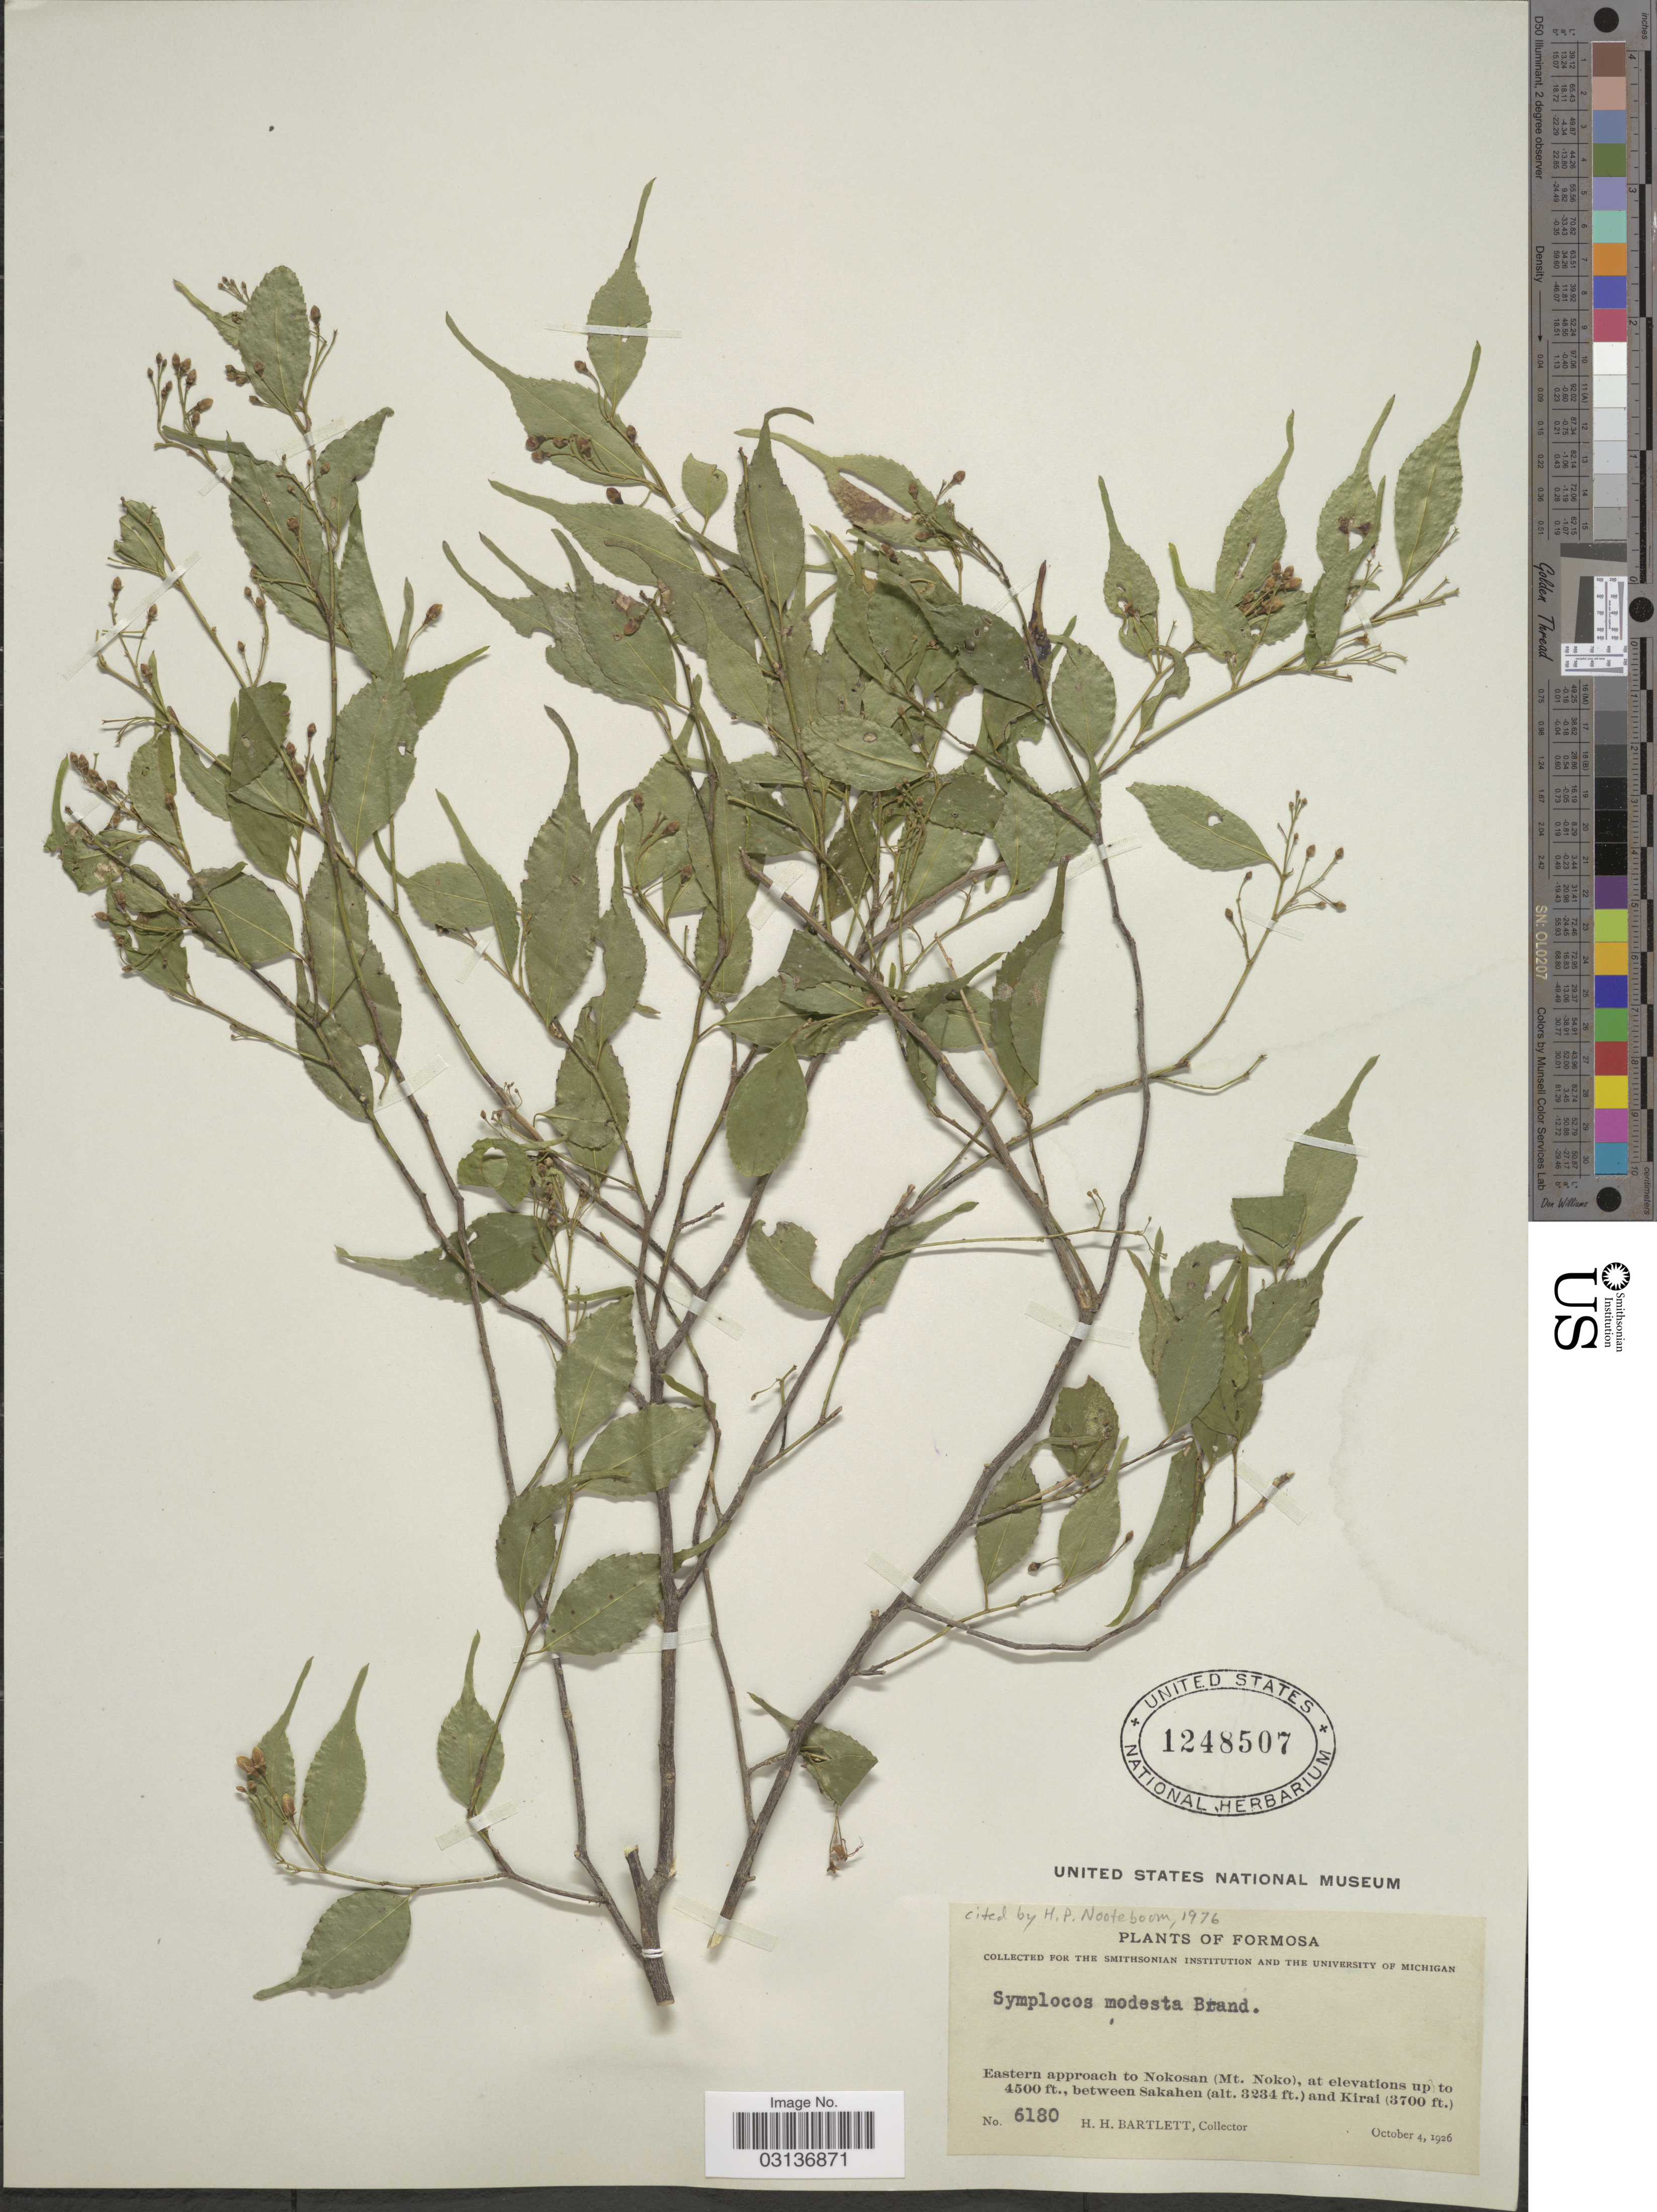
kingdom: Plantae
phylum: Tracheophyta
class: Magnoliopsida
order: Ericales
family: Symplocaceae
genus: Symplocos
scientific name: Symplocos modesta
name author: Brand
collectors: H. H. Bartlett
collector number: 6180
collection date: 1926-10-04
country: Taiwan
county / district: Hualien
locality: Formosa. Eastern approach to Nokosan (Mt. Noko), between Sakahen and Kirai.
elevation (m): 986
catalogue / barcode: US 1248507